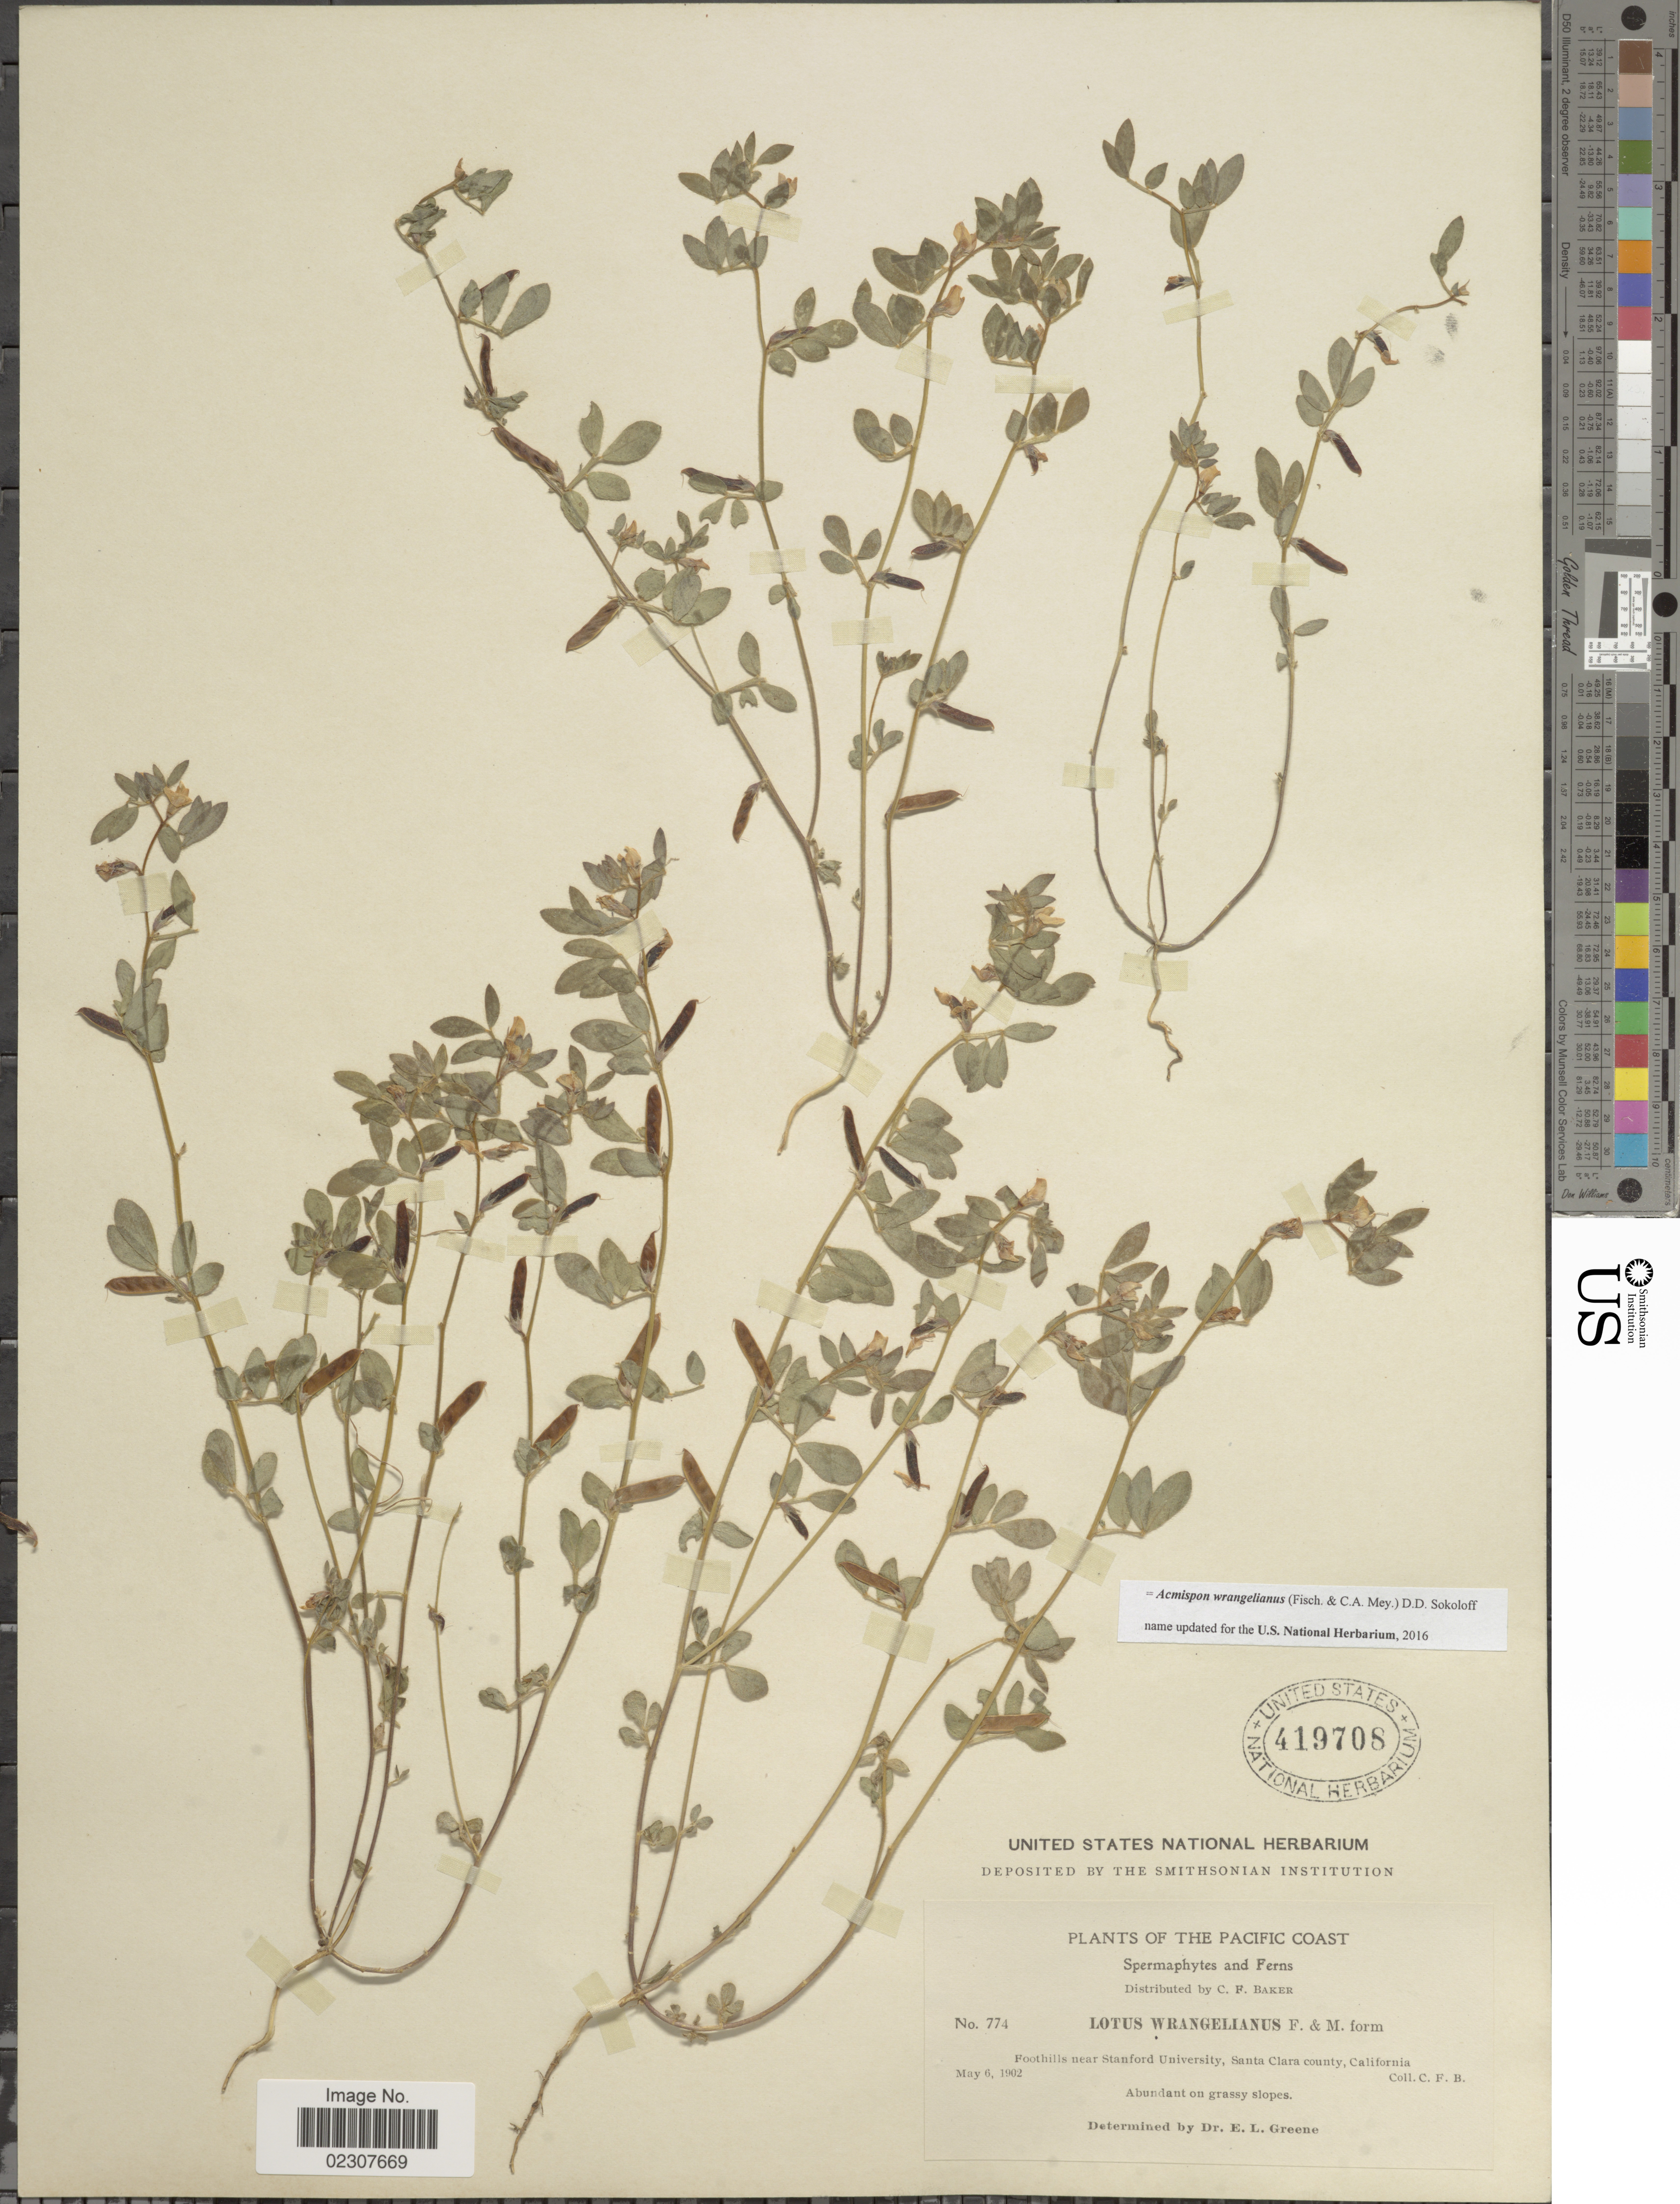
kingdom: Plantae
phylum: Tracheophyta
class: Magnoliopsida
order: Fabales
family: Fabaceae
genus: Acmispon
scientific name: Acmispon wrangelianus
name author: (Fisch. & C.A. Mey.) D.D. Sokoloff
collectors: C. F. Baker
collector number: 774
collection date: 1902-05-06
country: United States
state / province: California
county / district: Santa Clara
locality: The Pacific Coast, Spermaphytes and Ferns, Foothills near Stabford University, Santa Ckara county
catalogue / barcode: US 419708